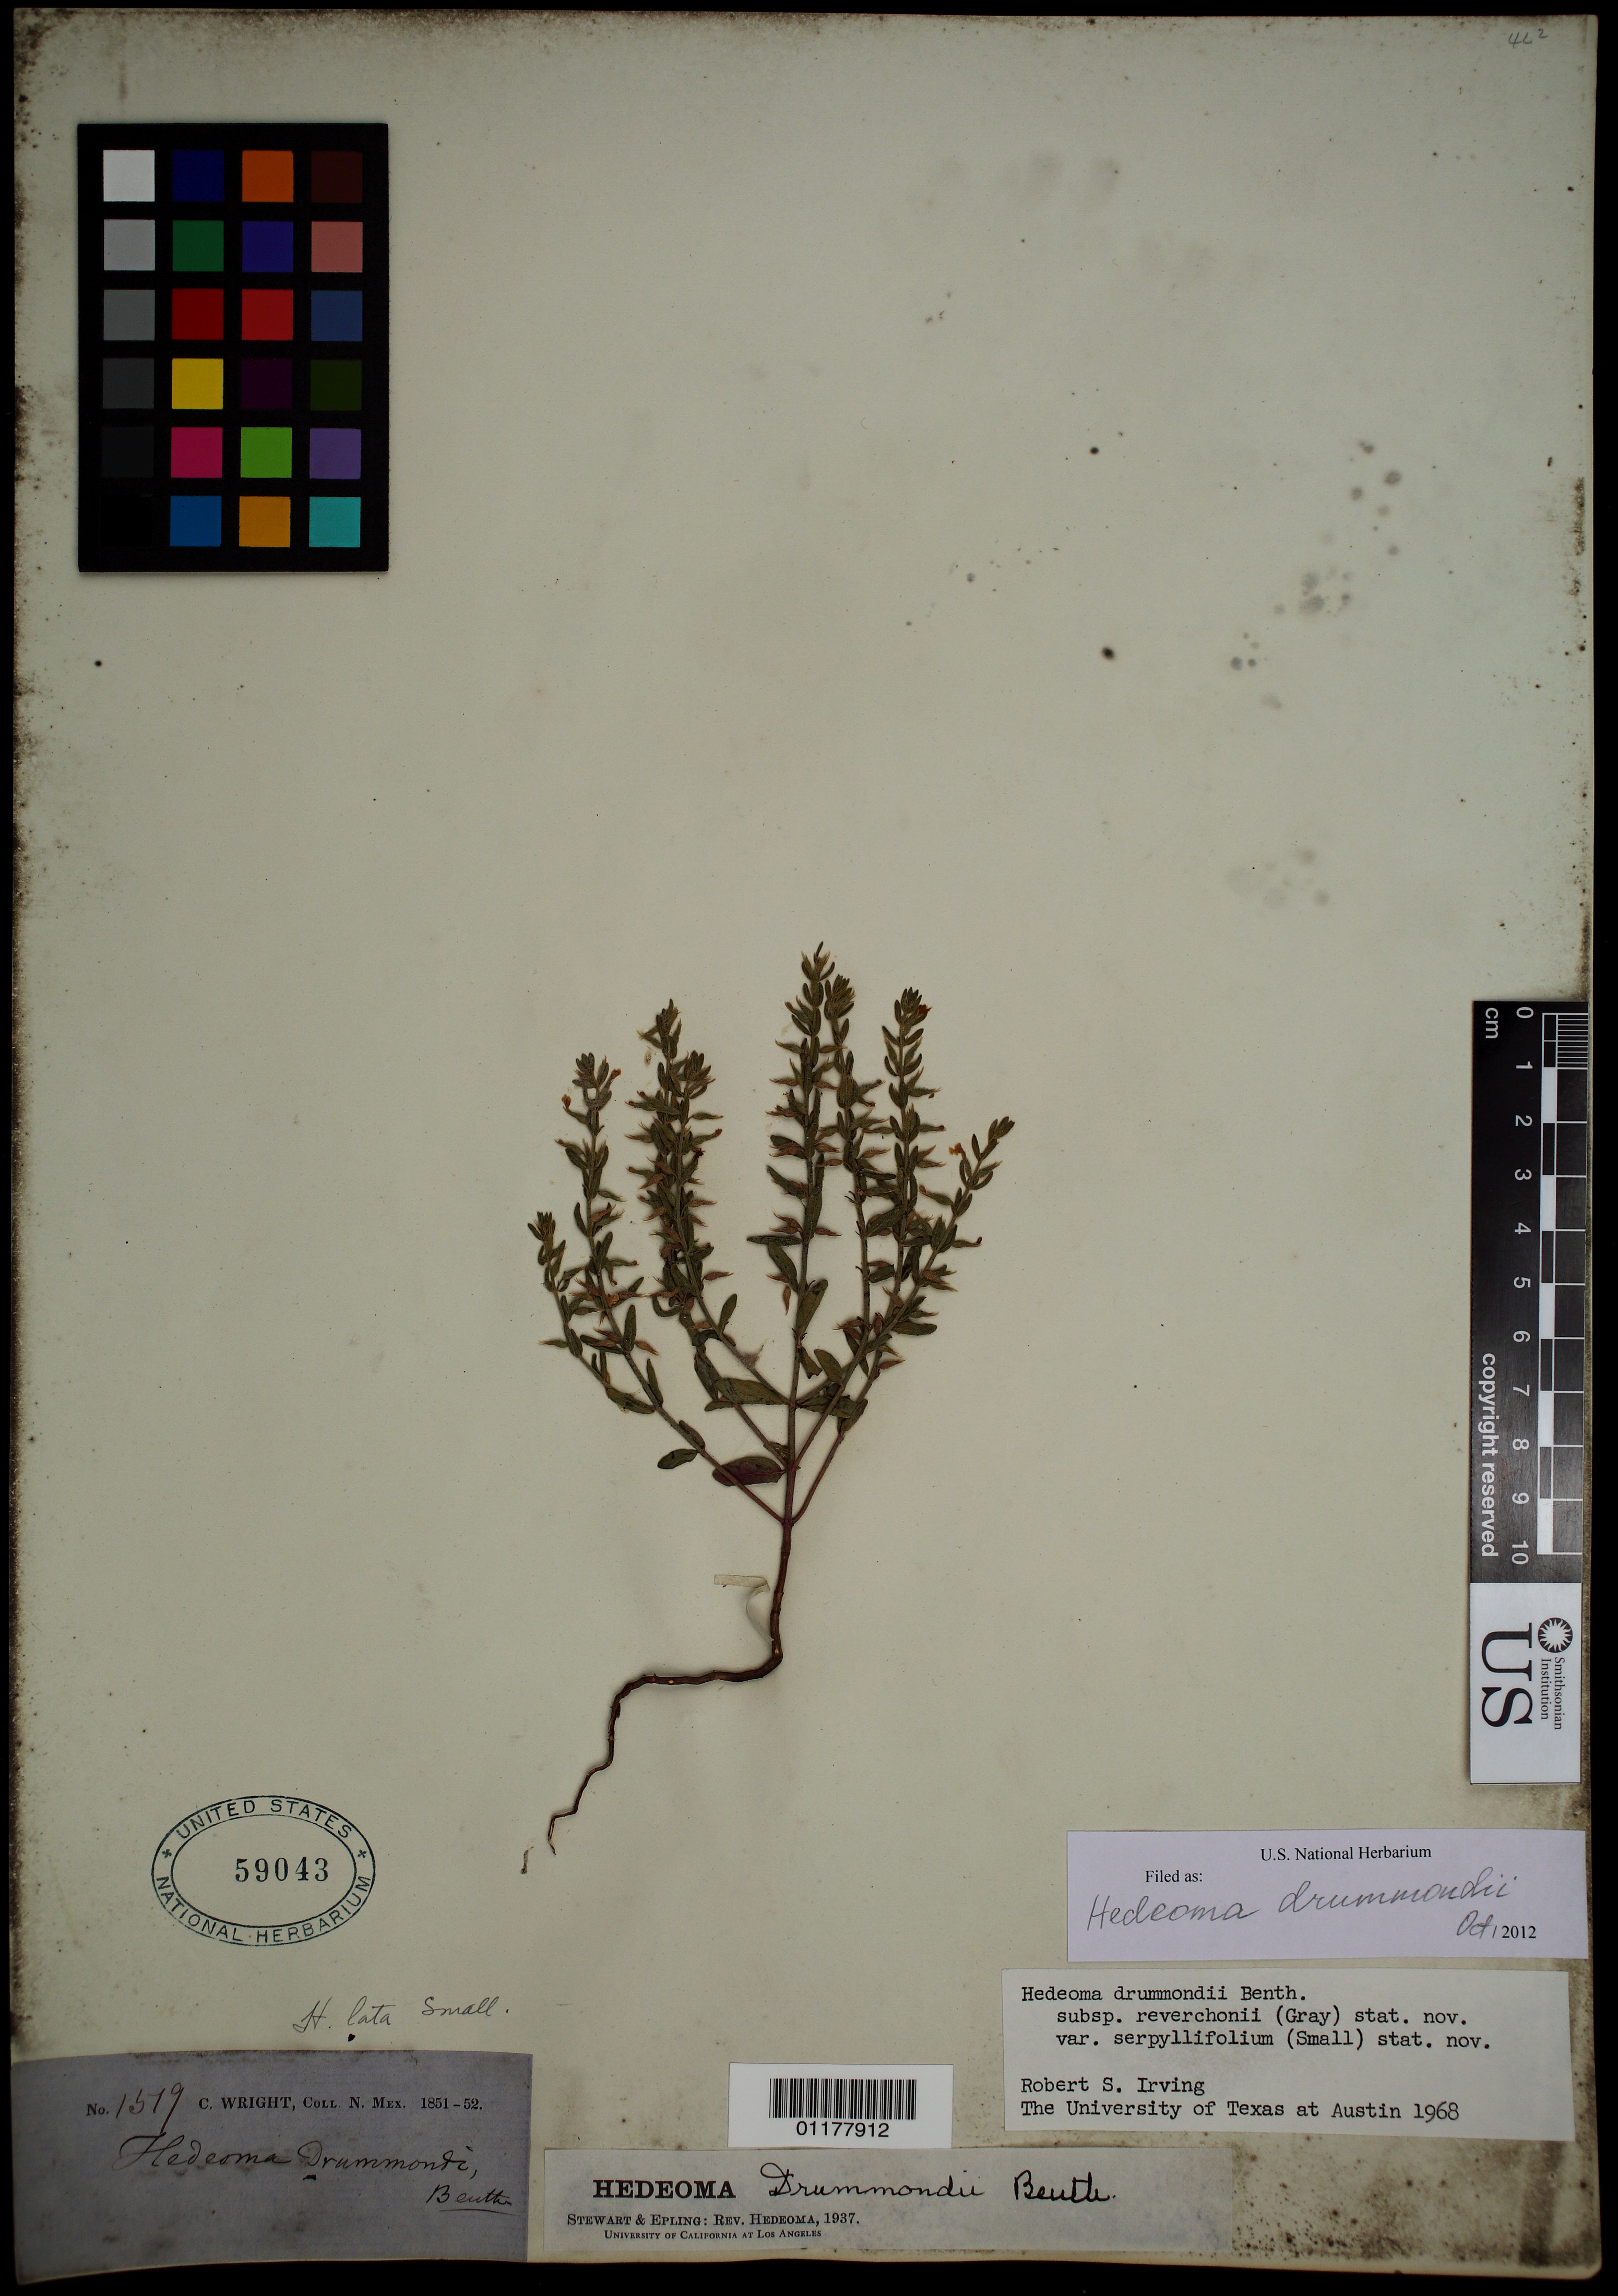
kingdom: Plantae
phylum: Tracheophyta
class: Magnoliopsida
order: Lamiales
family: Lamiaceae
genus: Hedeoma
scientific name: Hedeoma drummondii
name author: Benth.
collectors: C. Wright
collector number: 1519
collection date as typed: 1851 to -- --- 1852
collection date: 1851/1852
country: United States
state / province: New Mexico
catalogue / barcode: US 59043